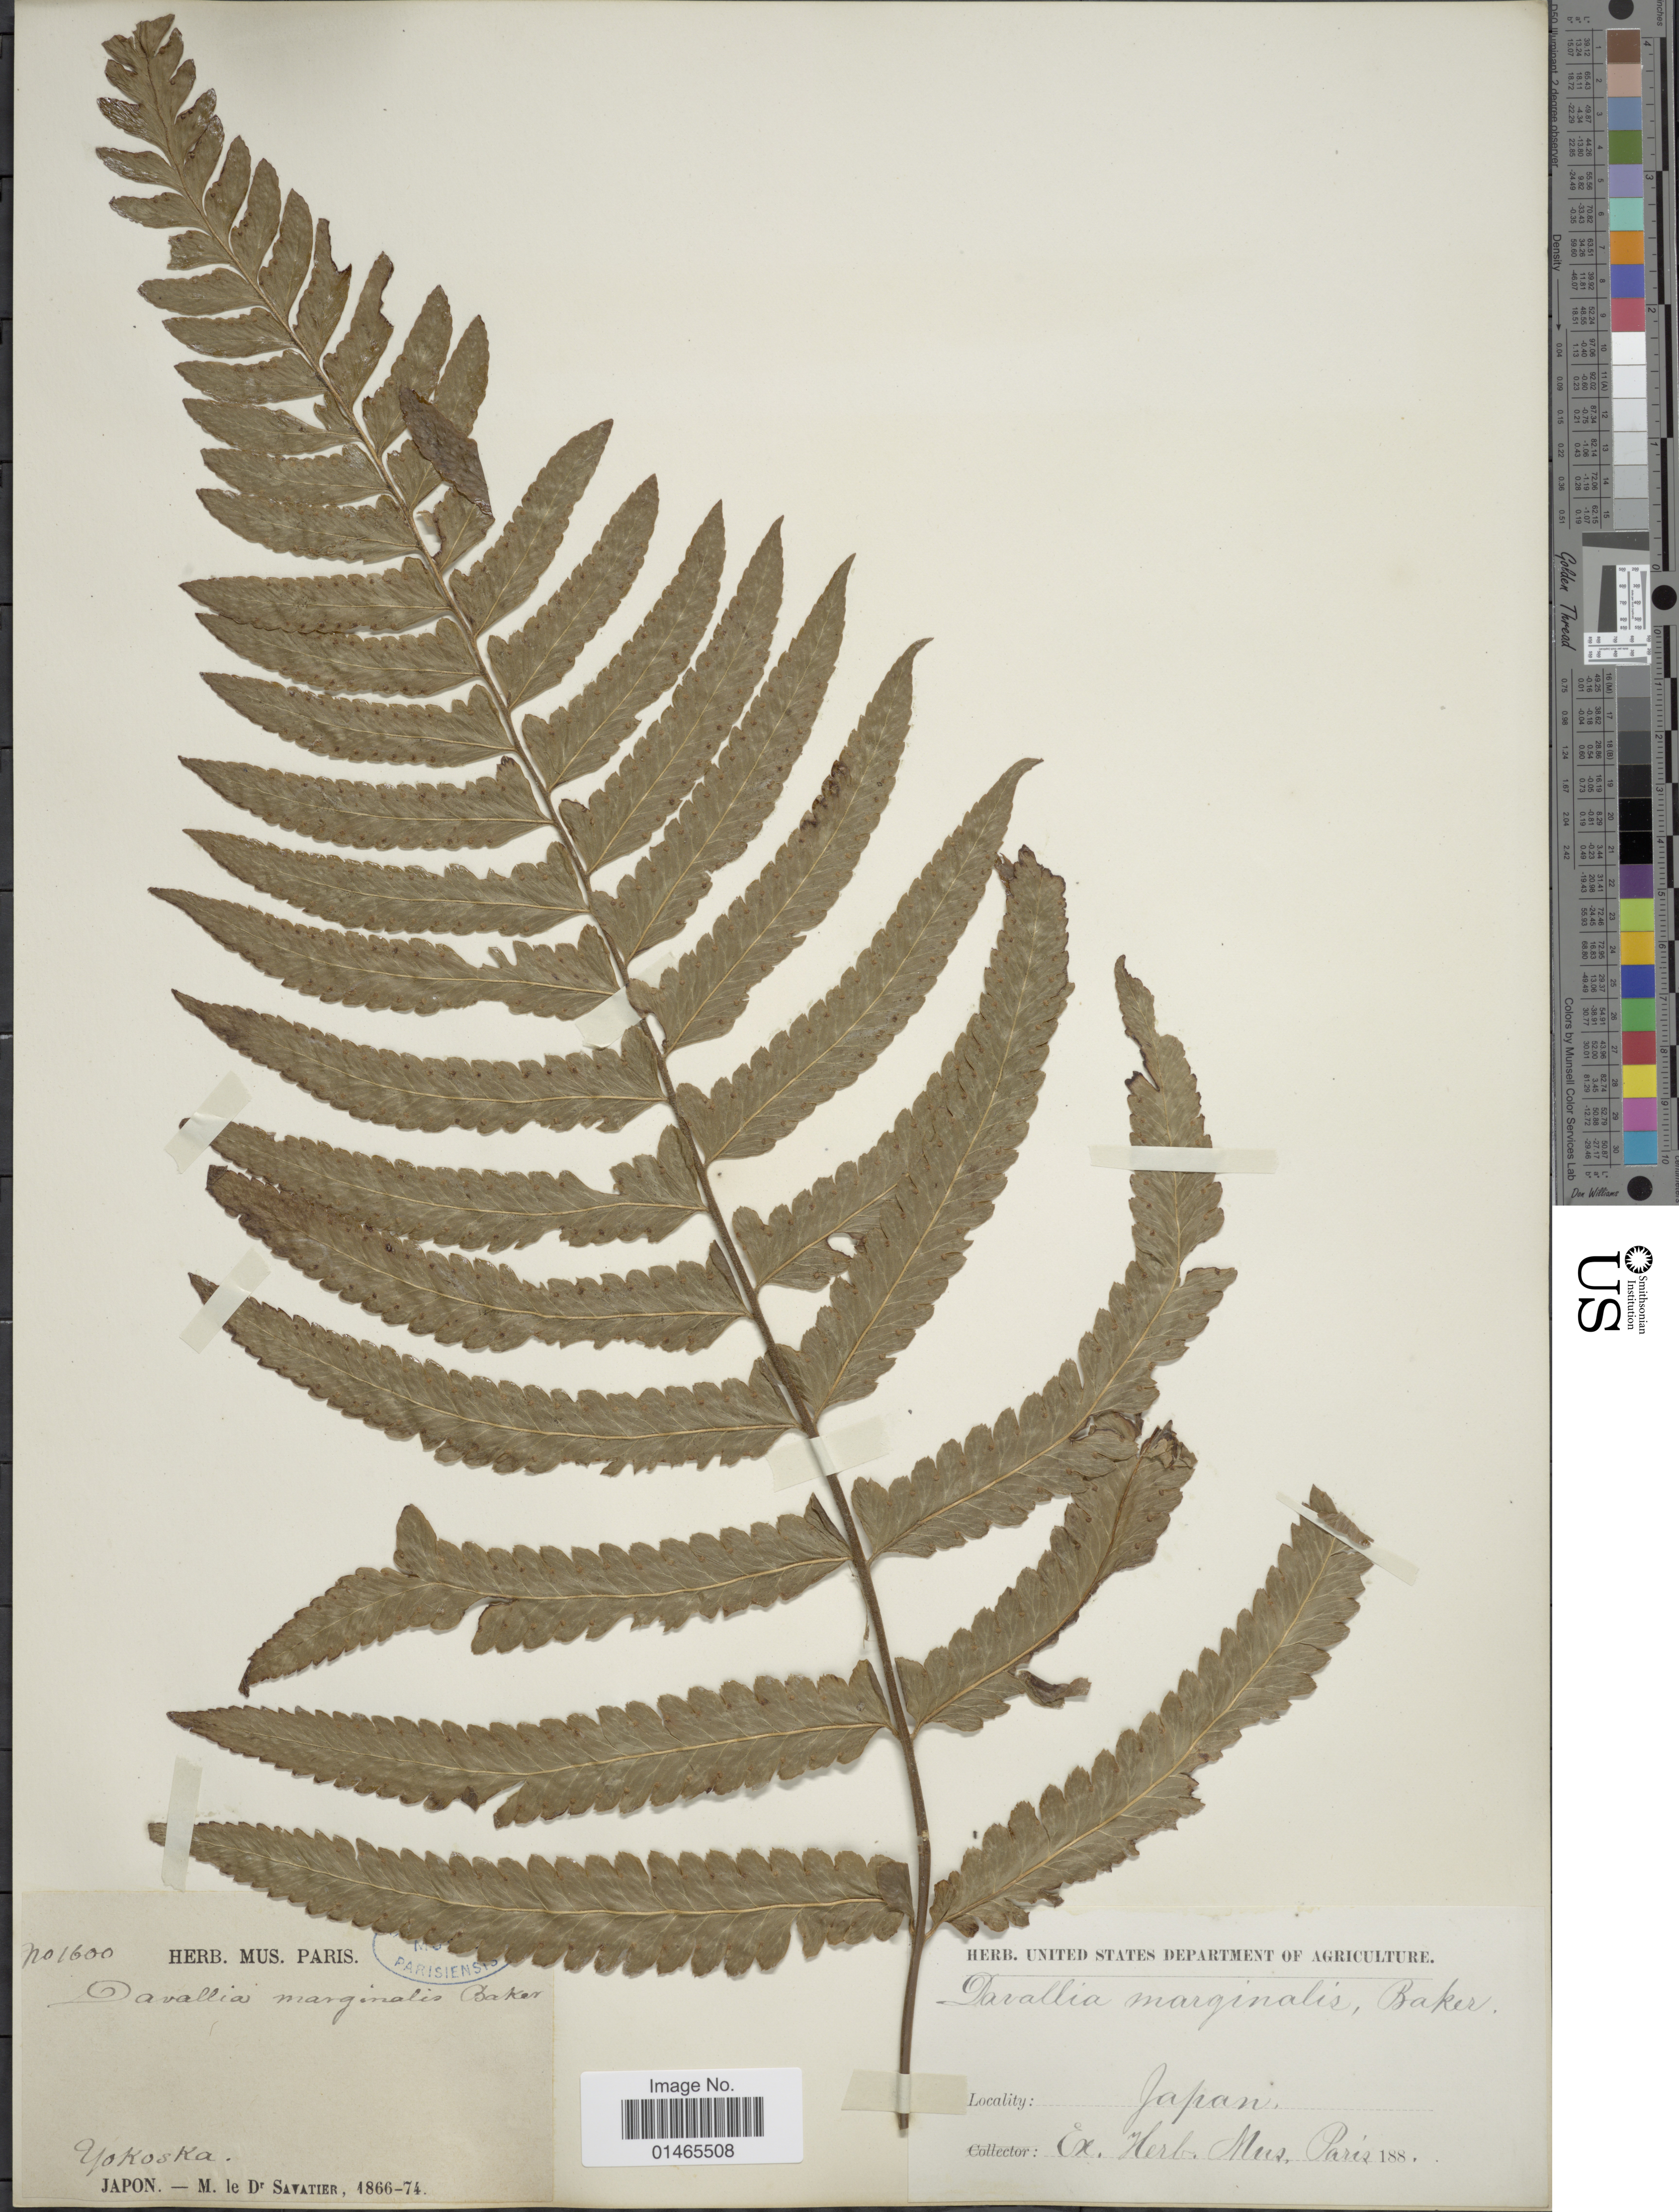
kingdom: Plantae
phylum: Tracheophyta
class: Polypodiopsida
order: Polypodiales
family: Dennstaedtiaceae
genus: Microlepia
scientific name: Microlepia marginata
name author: (Houtt.) C. Chr.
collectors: M. Savatier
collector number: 1600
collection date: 1866/1874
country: Japan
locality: Yokoska